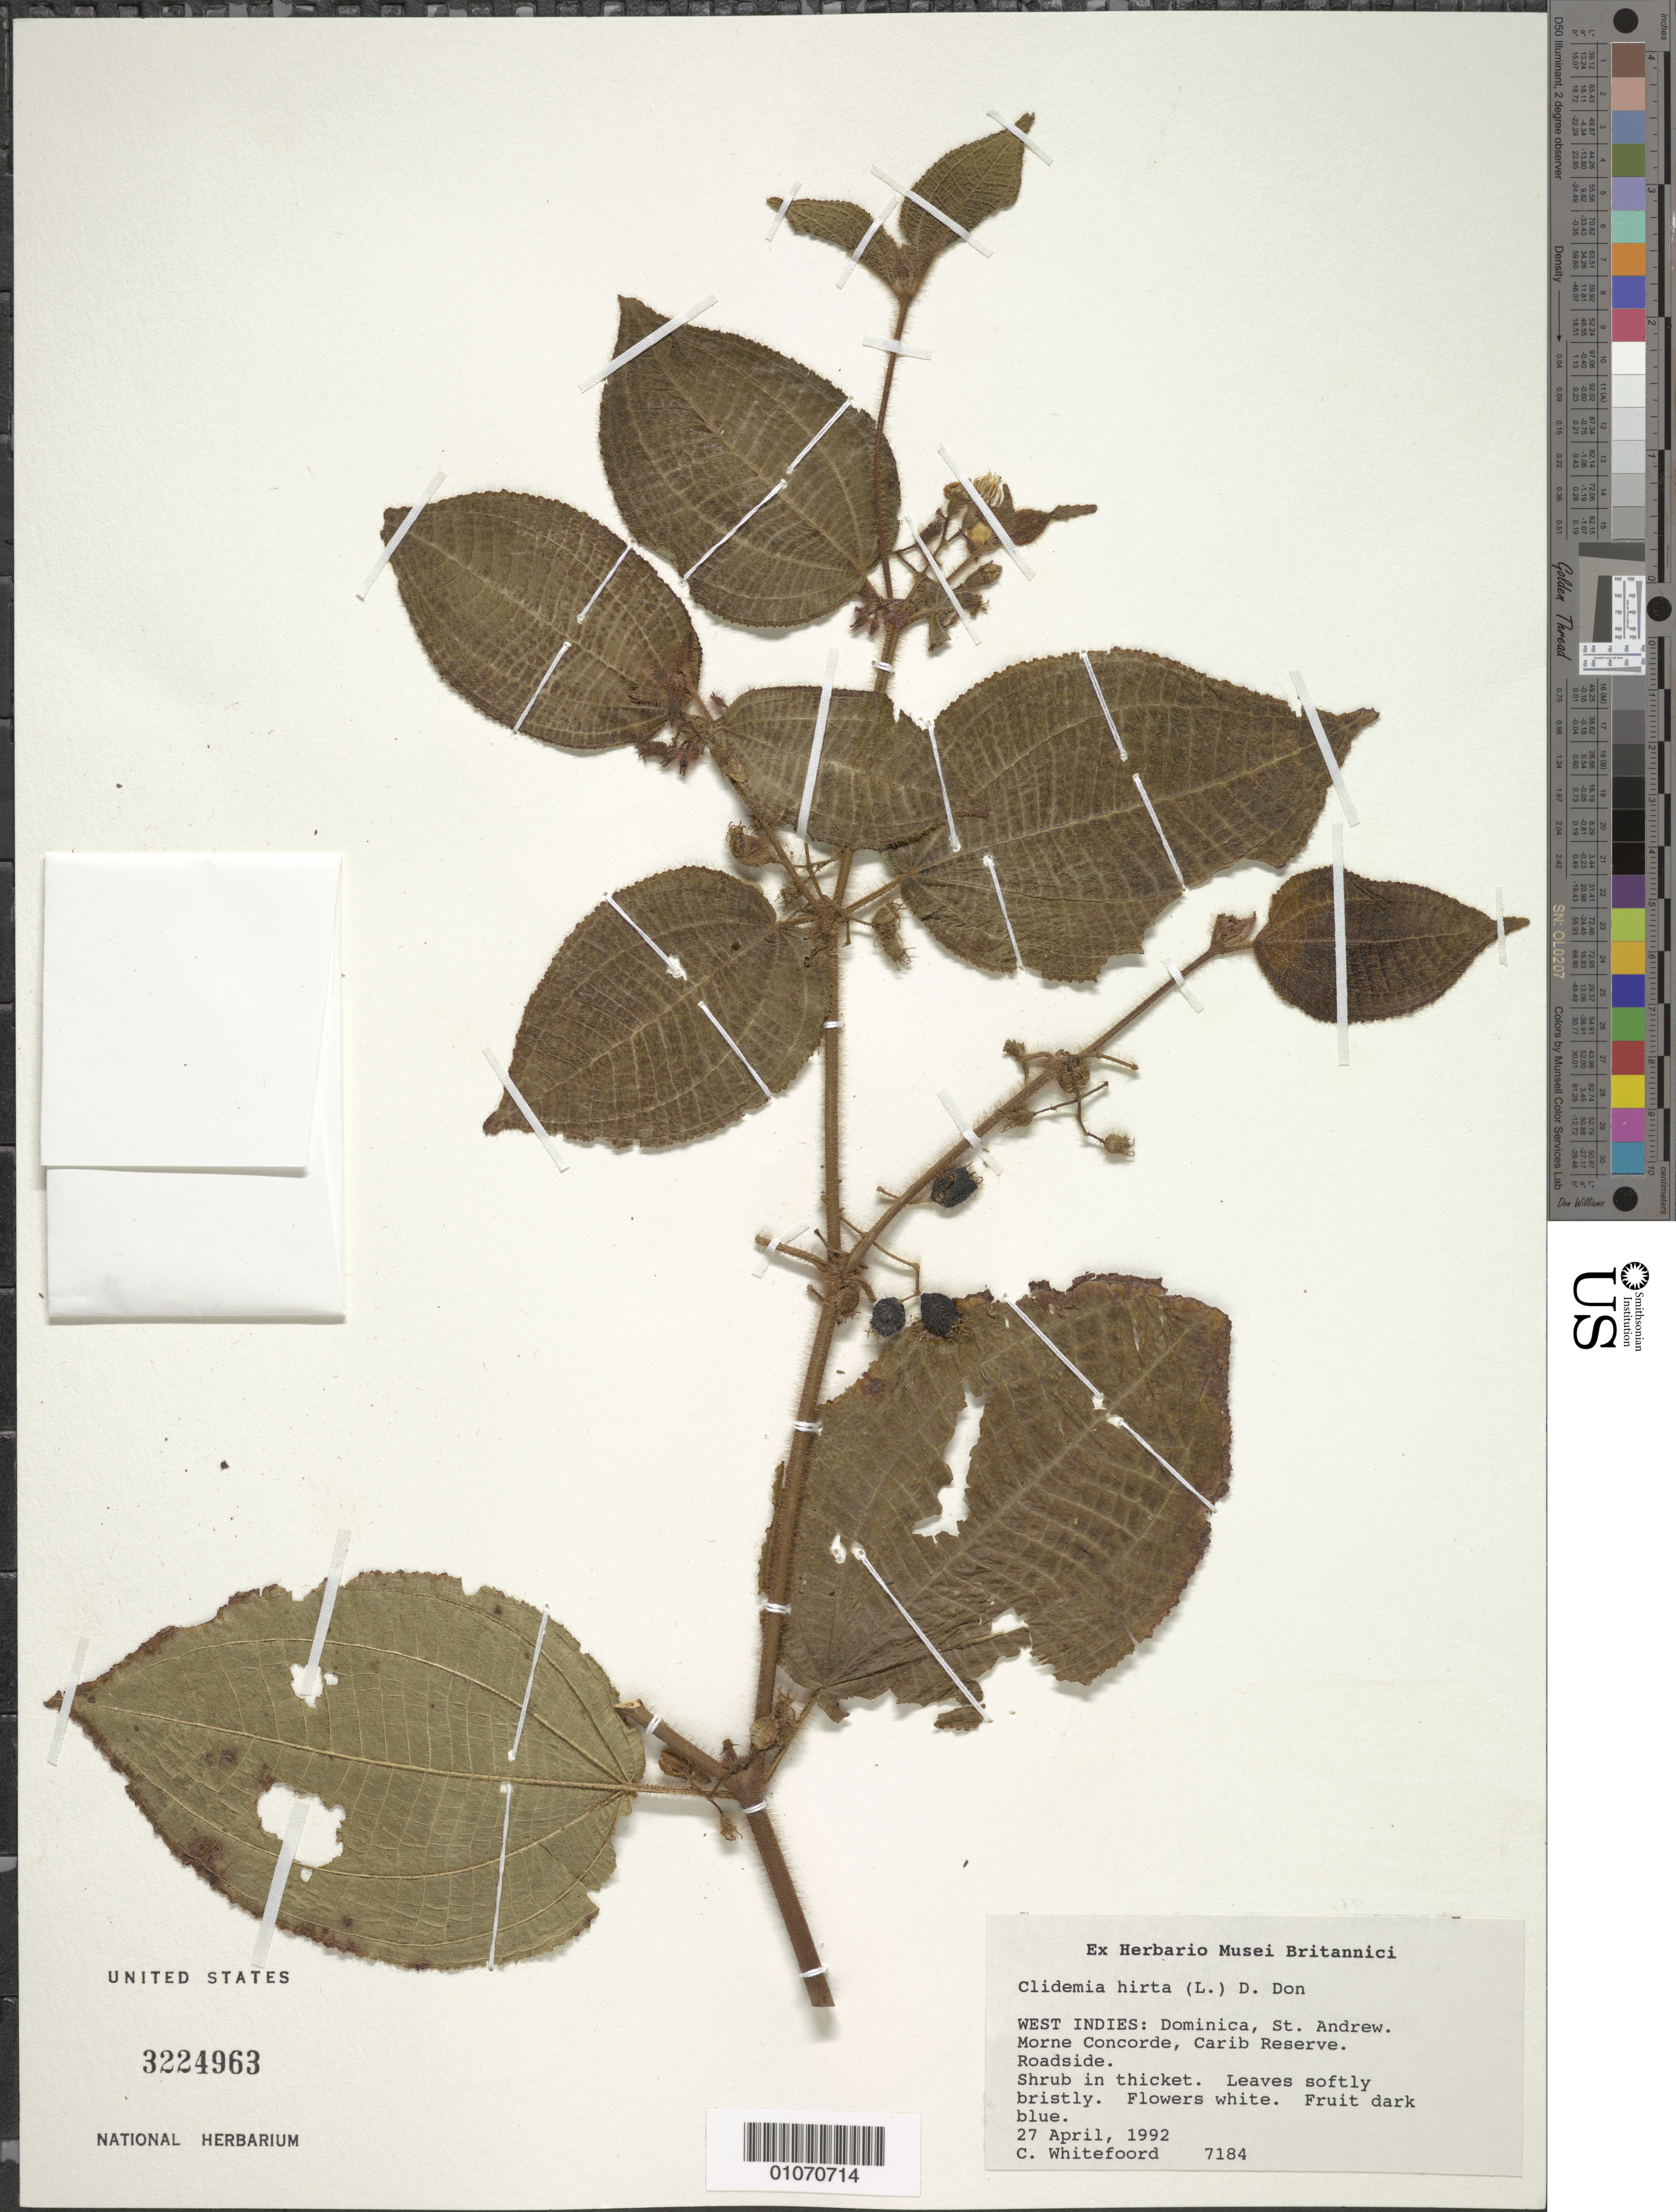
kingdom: Plantae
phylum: Tracheophyta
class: Magnoliopsida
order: Myrtales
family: Melastomataceae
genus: Clidemia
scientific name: Clidemia hirta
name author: (L.) D. Don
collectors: C. Whitefoord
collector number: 7184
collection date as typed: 27 Apr 1992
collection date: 1992-04-27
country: Dominica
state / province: St. Andrew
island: Dominica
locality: Morne Concorde, Carib Reserve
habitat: Roadside, in thicket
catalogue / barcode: US 3224963